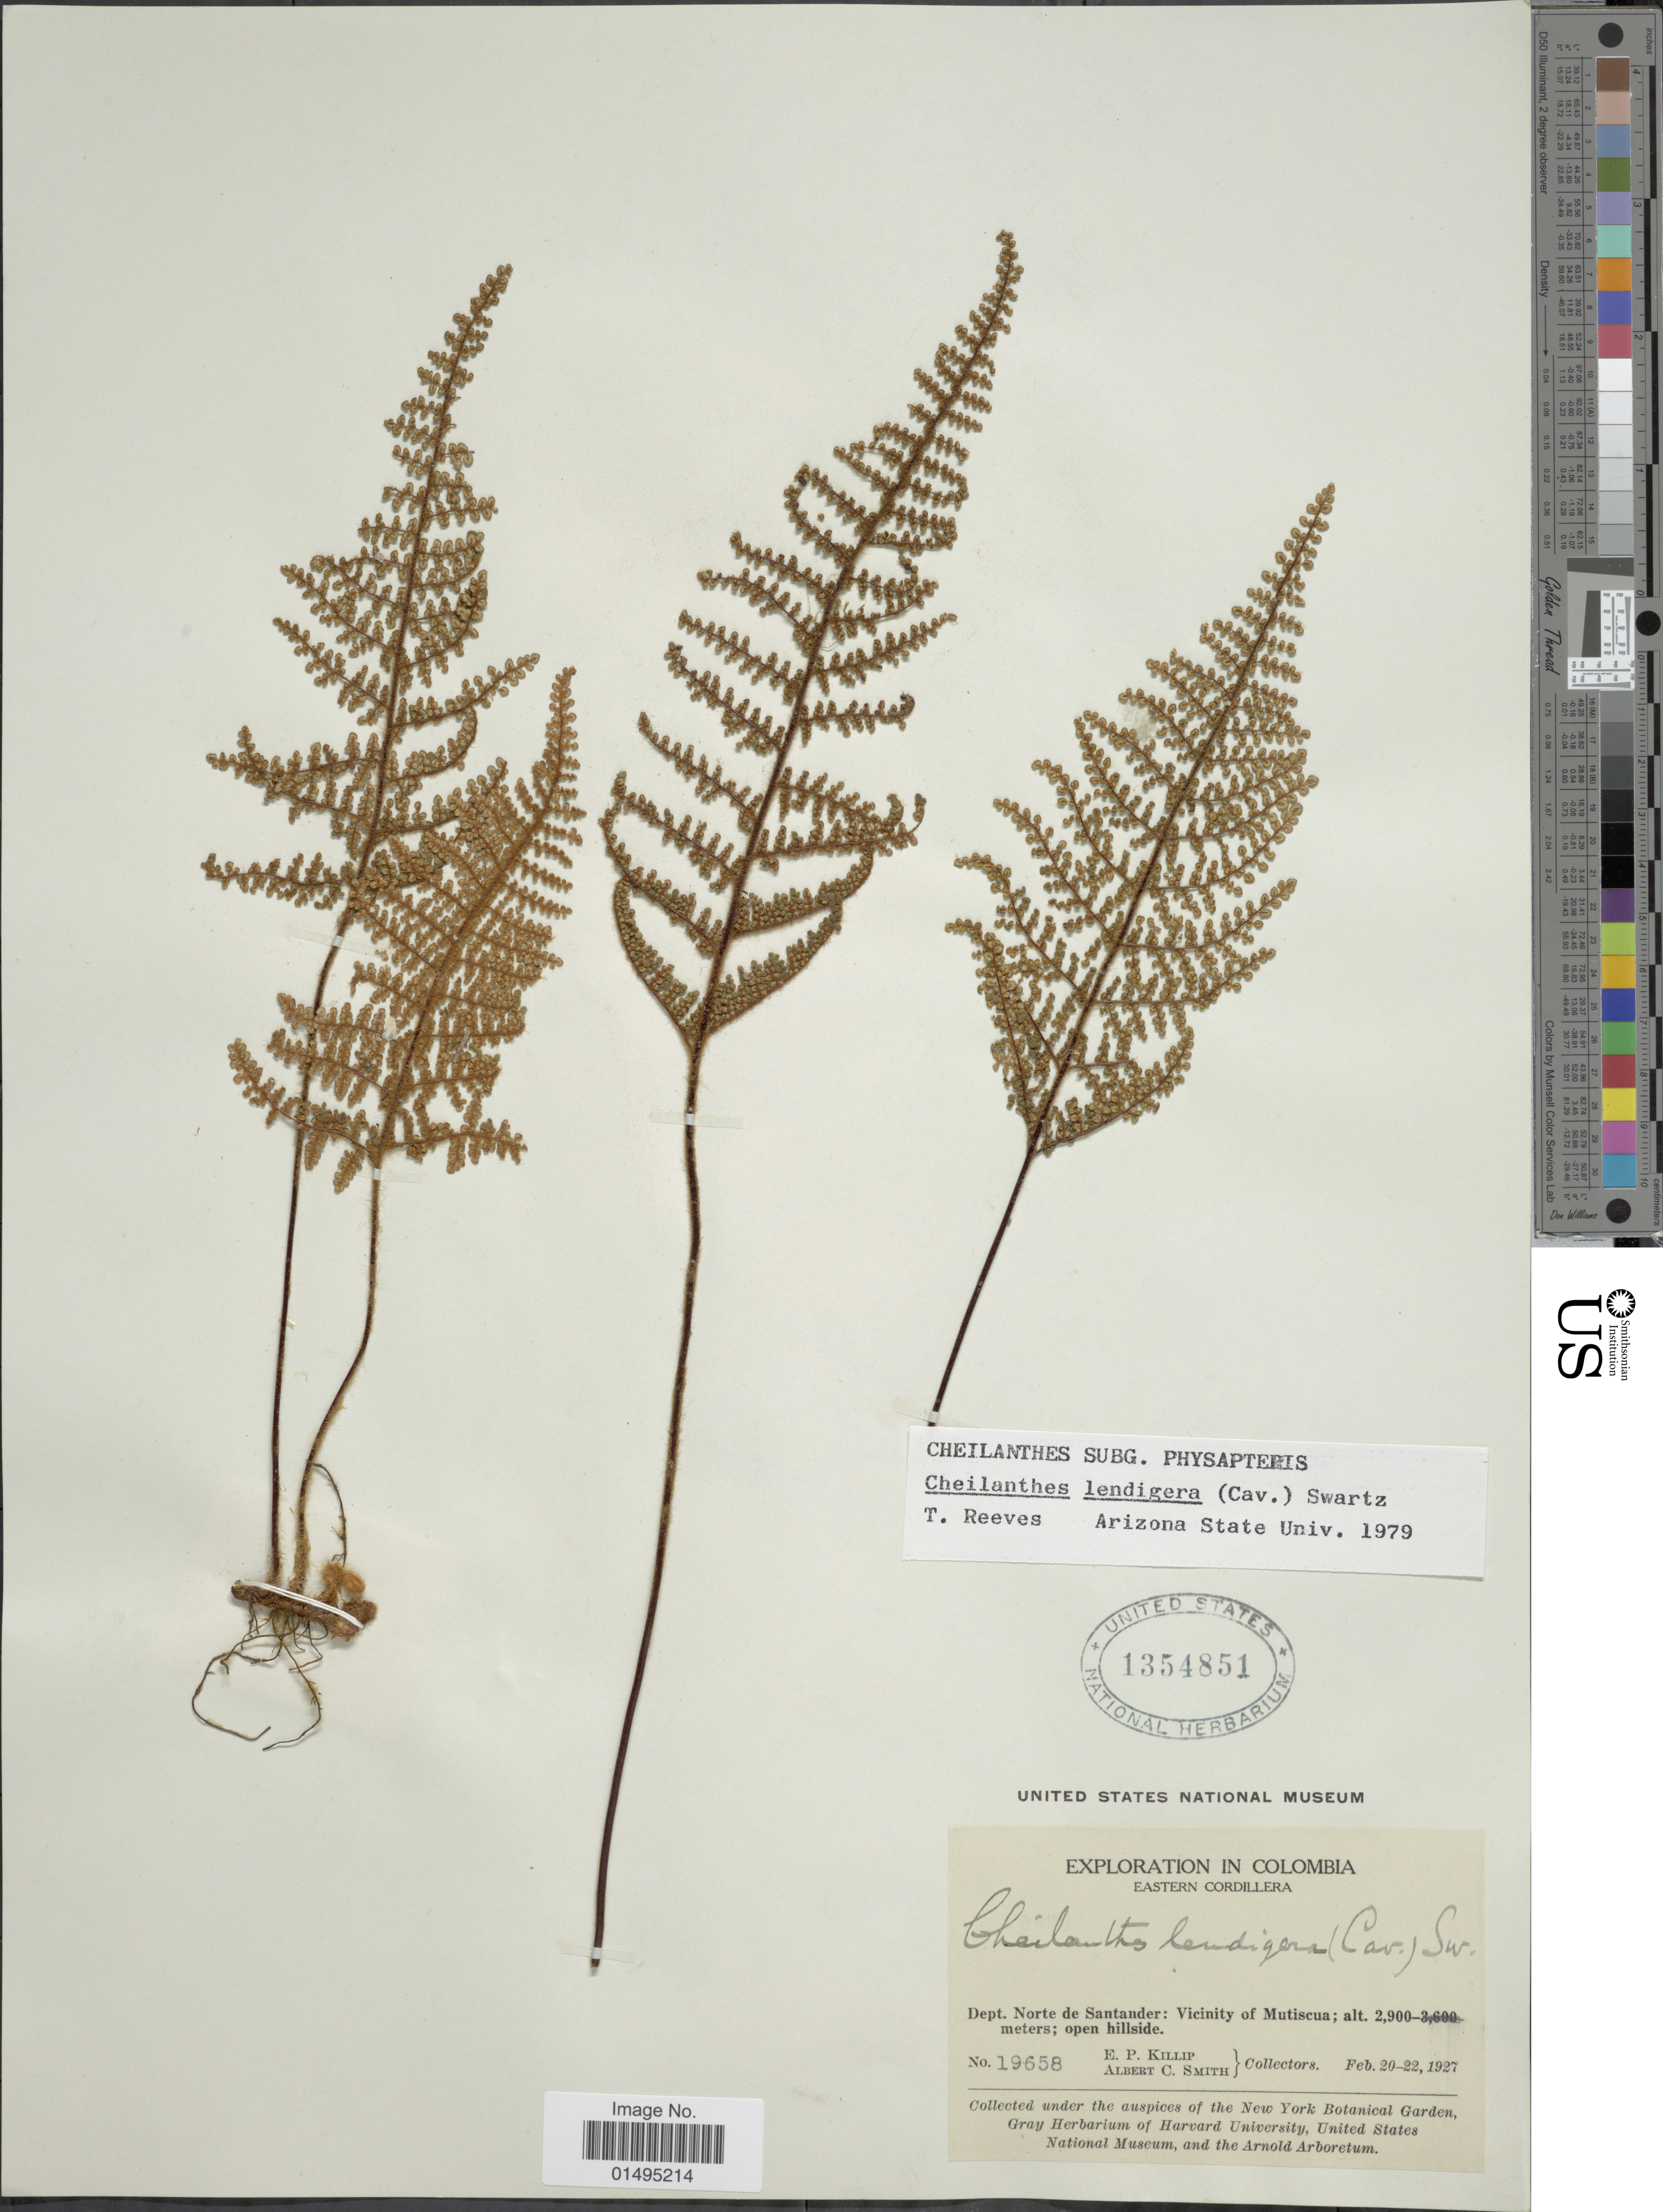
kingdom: Plantae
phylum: Tracheophyta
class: Polypodiopsida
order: Polypodiales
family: Pteridaceae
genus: Myriopteris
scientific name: Myriopteris lendigera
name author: (Cav.) J. Sm.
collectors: E. P. Killip & A. C. Smith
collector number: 19658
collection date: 1927-02-20/1927-02-22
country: Colombia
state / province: Norte de Santander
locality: Colombia, Eastern Cordillera, Dept. Norte de Santander: Vicinity of Mutiscua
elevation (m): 2900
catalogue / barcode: US 1354851